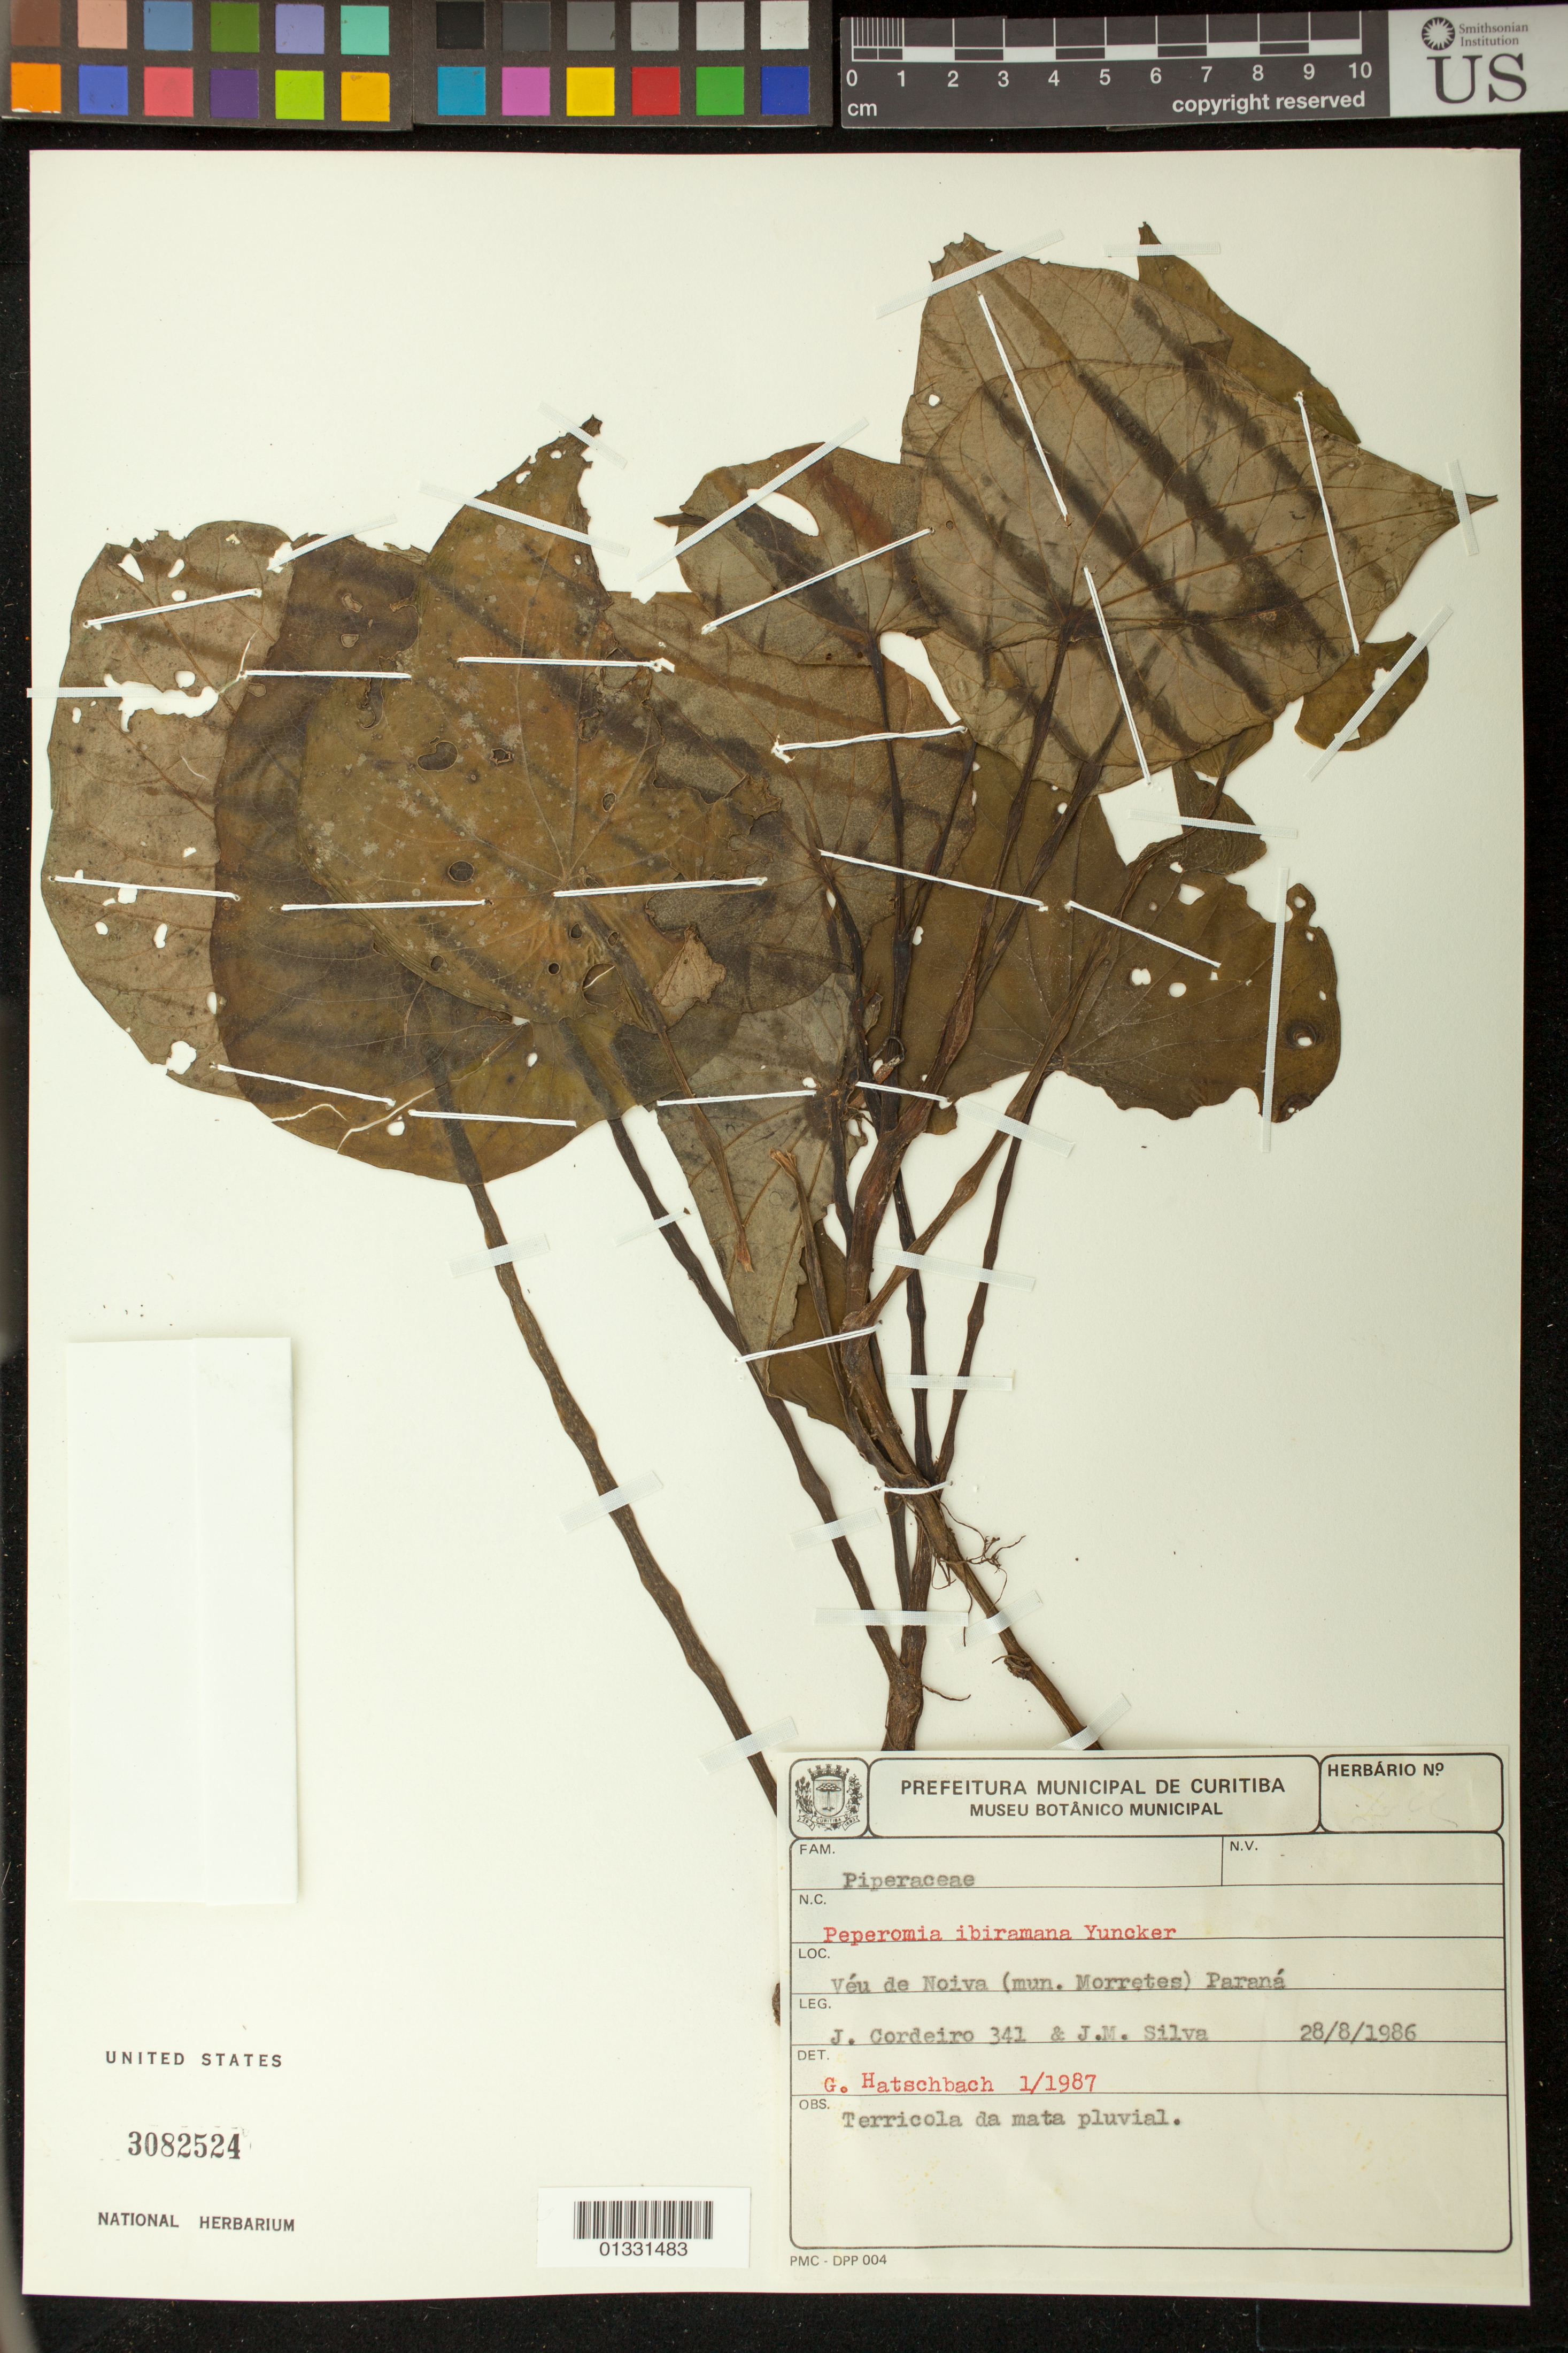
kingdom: Plantae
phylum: Tracheophyta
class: Magnoliopsida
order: Piperales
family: Piperaceae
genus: Peperomia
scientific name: Peperomia ibiramana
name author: Yunck.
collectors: J. Cordeiro & J. M. Silva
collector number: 341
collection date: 1986-08-28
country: Brazil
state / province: Paraná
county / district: Morretes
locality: Véu de Noiva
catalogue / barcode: US 3082524